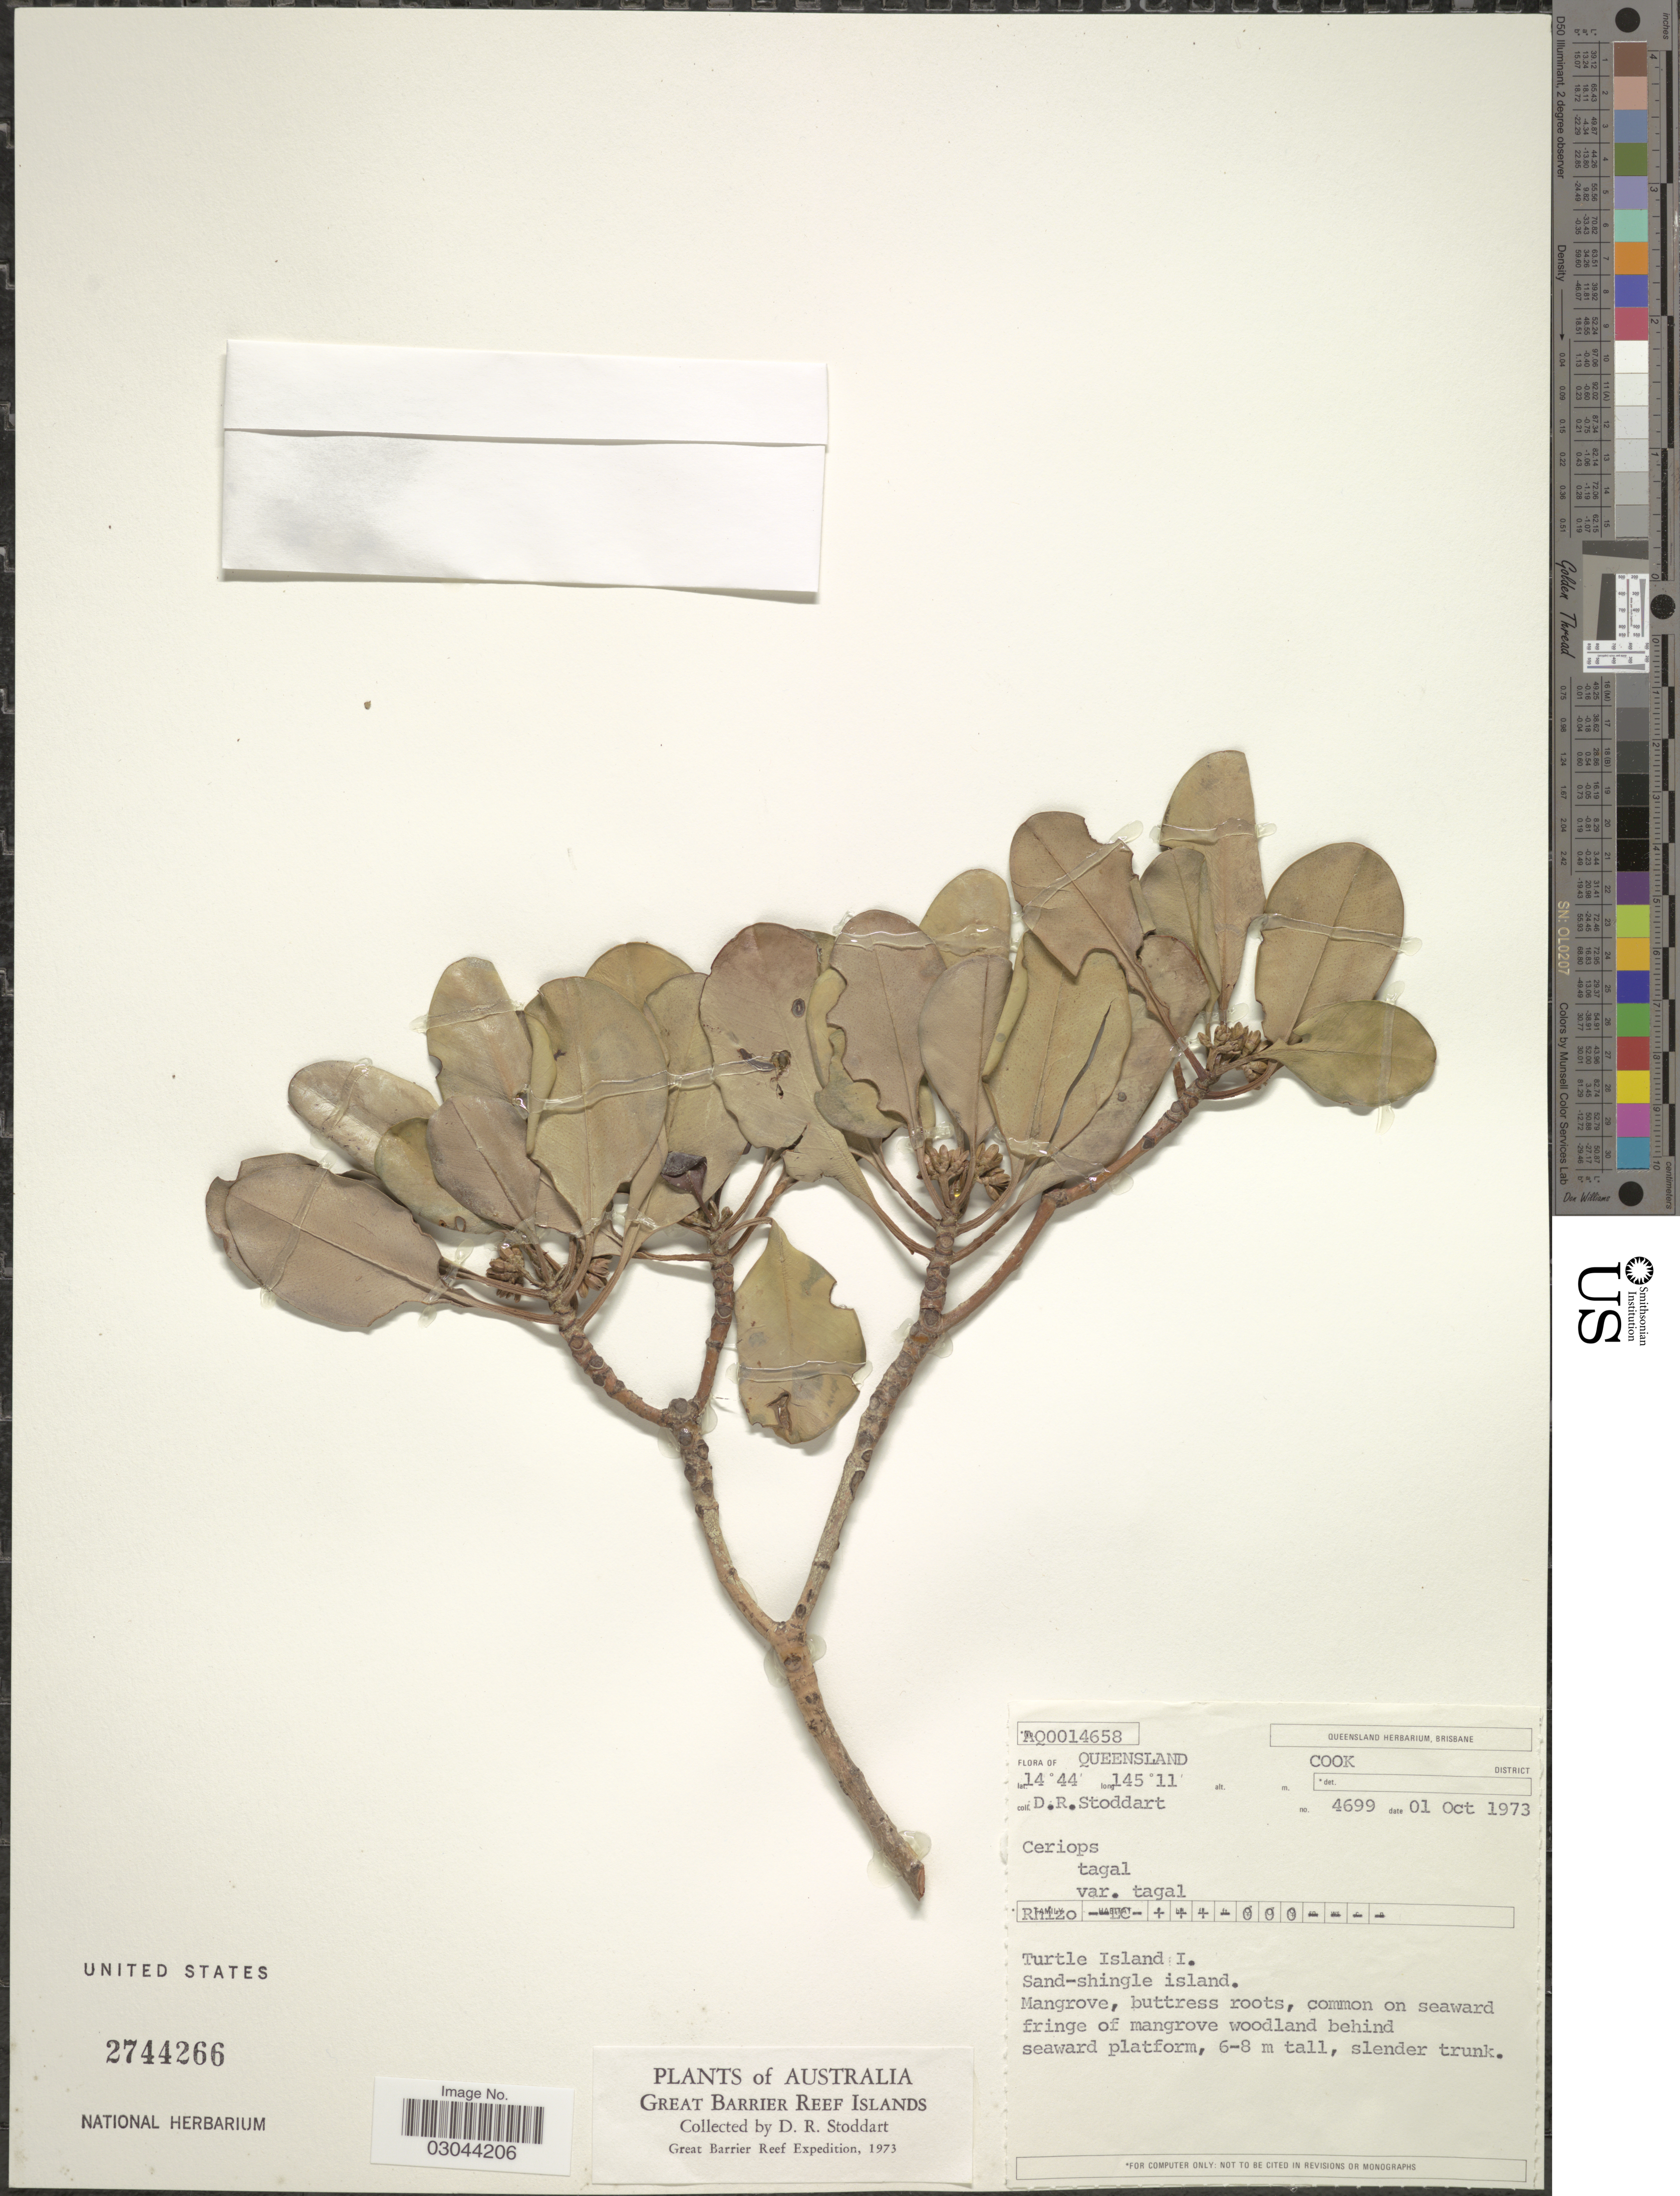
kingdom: Plantae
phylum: Tracheophyta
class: Magnoliopsida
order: Malpighiales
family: Rhizophoraceae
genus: Ceriops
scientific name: Ceriops tagal var. tagal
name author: (Perr.) C.B. Rob.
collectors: D. R. Stoddart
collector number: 4699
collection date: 1973-10-01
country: Australia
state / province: Queensland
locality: Cook District. Turtle Island I. Sand-shingle island. Great Barrier Reef Islands.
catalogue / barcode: US 2744266